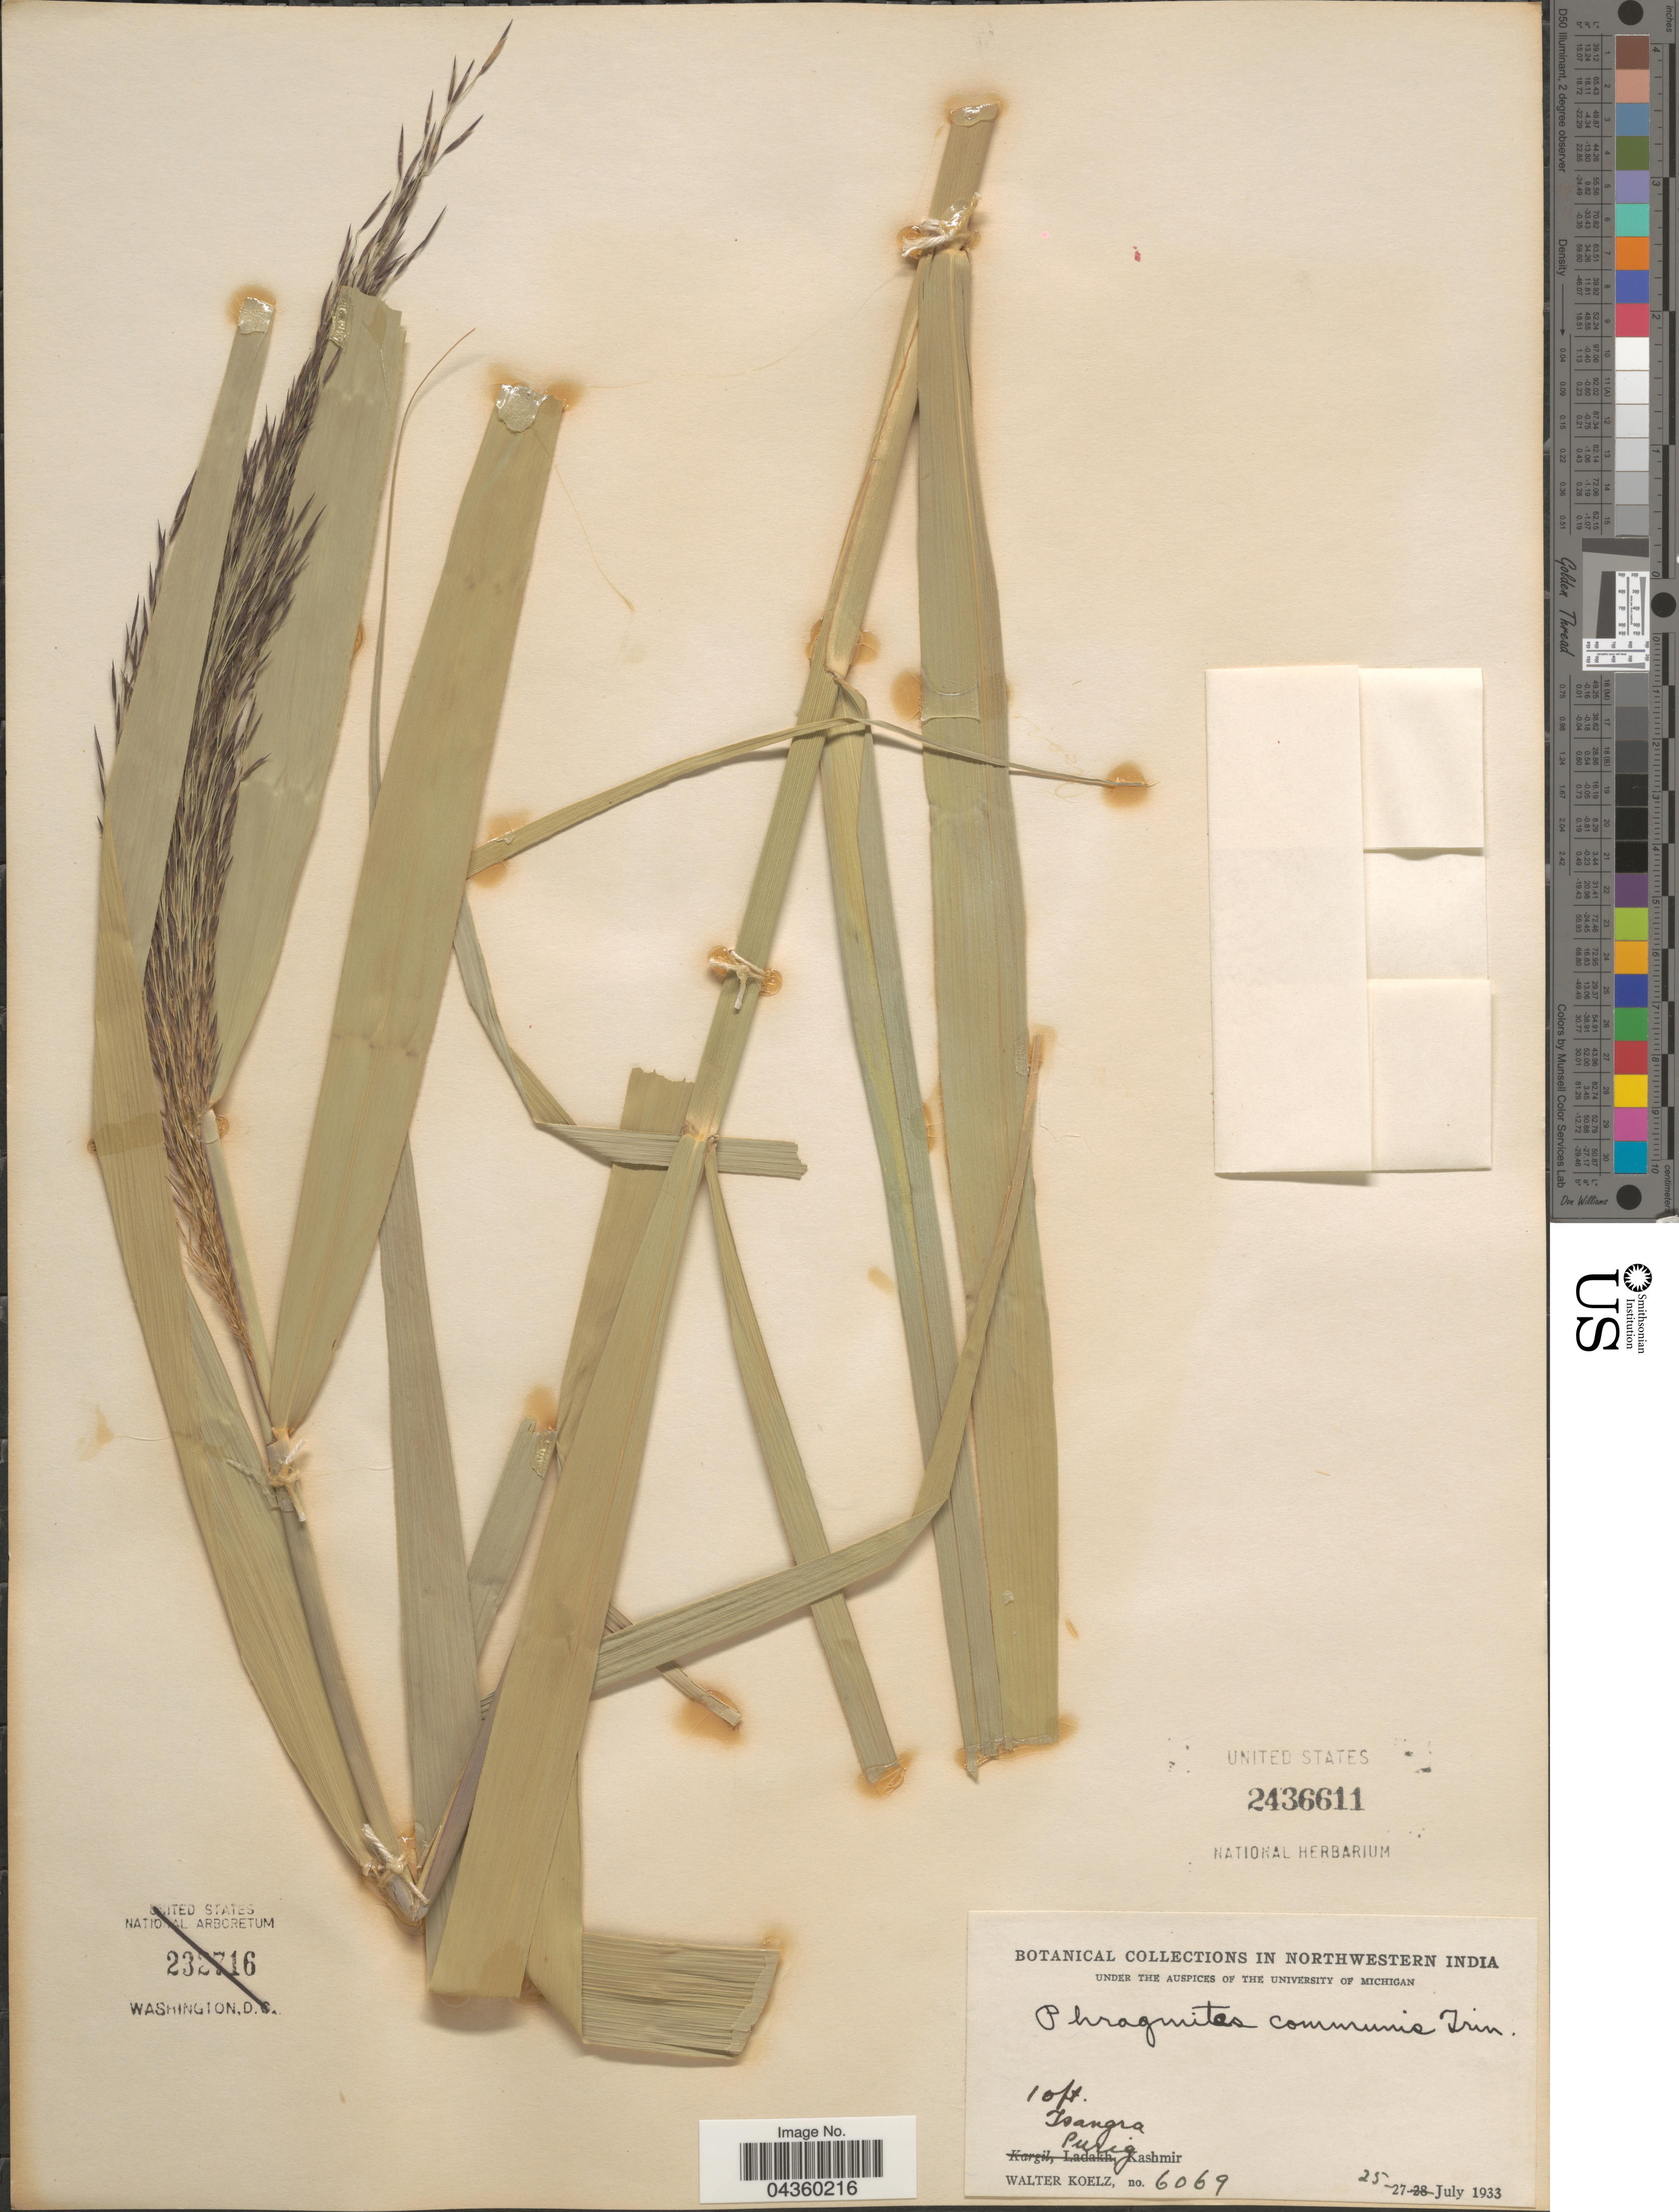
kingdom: Plantae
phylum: Tracheophyta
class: Liliopsida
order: Poales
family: Poaceae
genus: Phragmites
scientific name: Phragmites australis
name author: (Cav.) Trin. ex Steud.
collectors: W. N. Koelz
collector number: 6069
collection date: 1933-07-25/1933-07-27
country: India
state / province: Jammu and Kashmir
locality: In Northwestern India. Tsangra. Purig, Kashmir.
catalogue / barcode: US 2436611